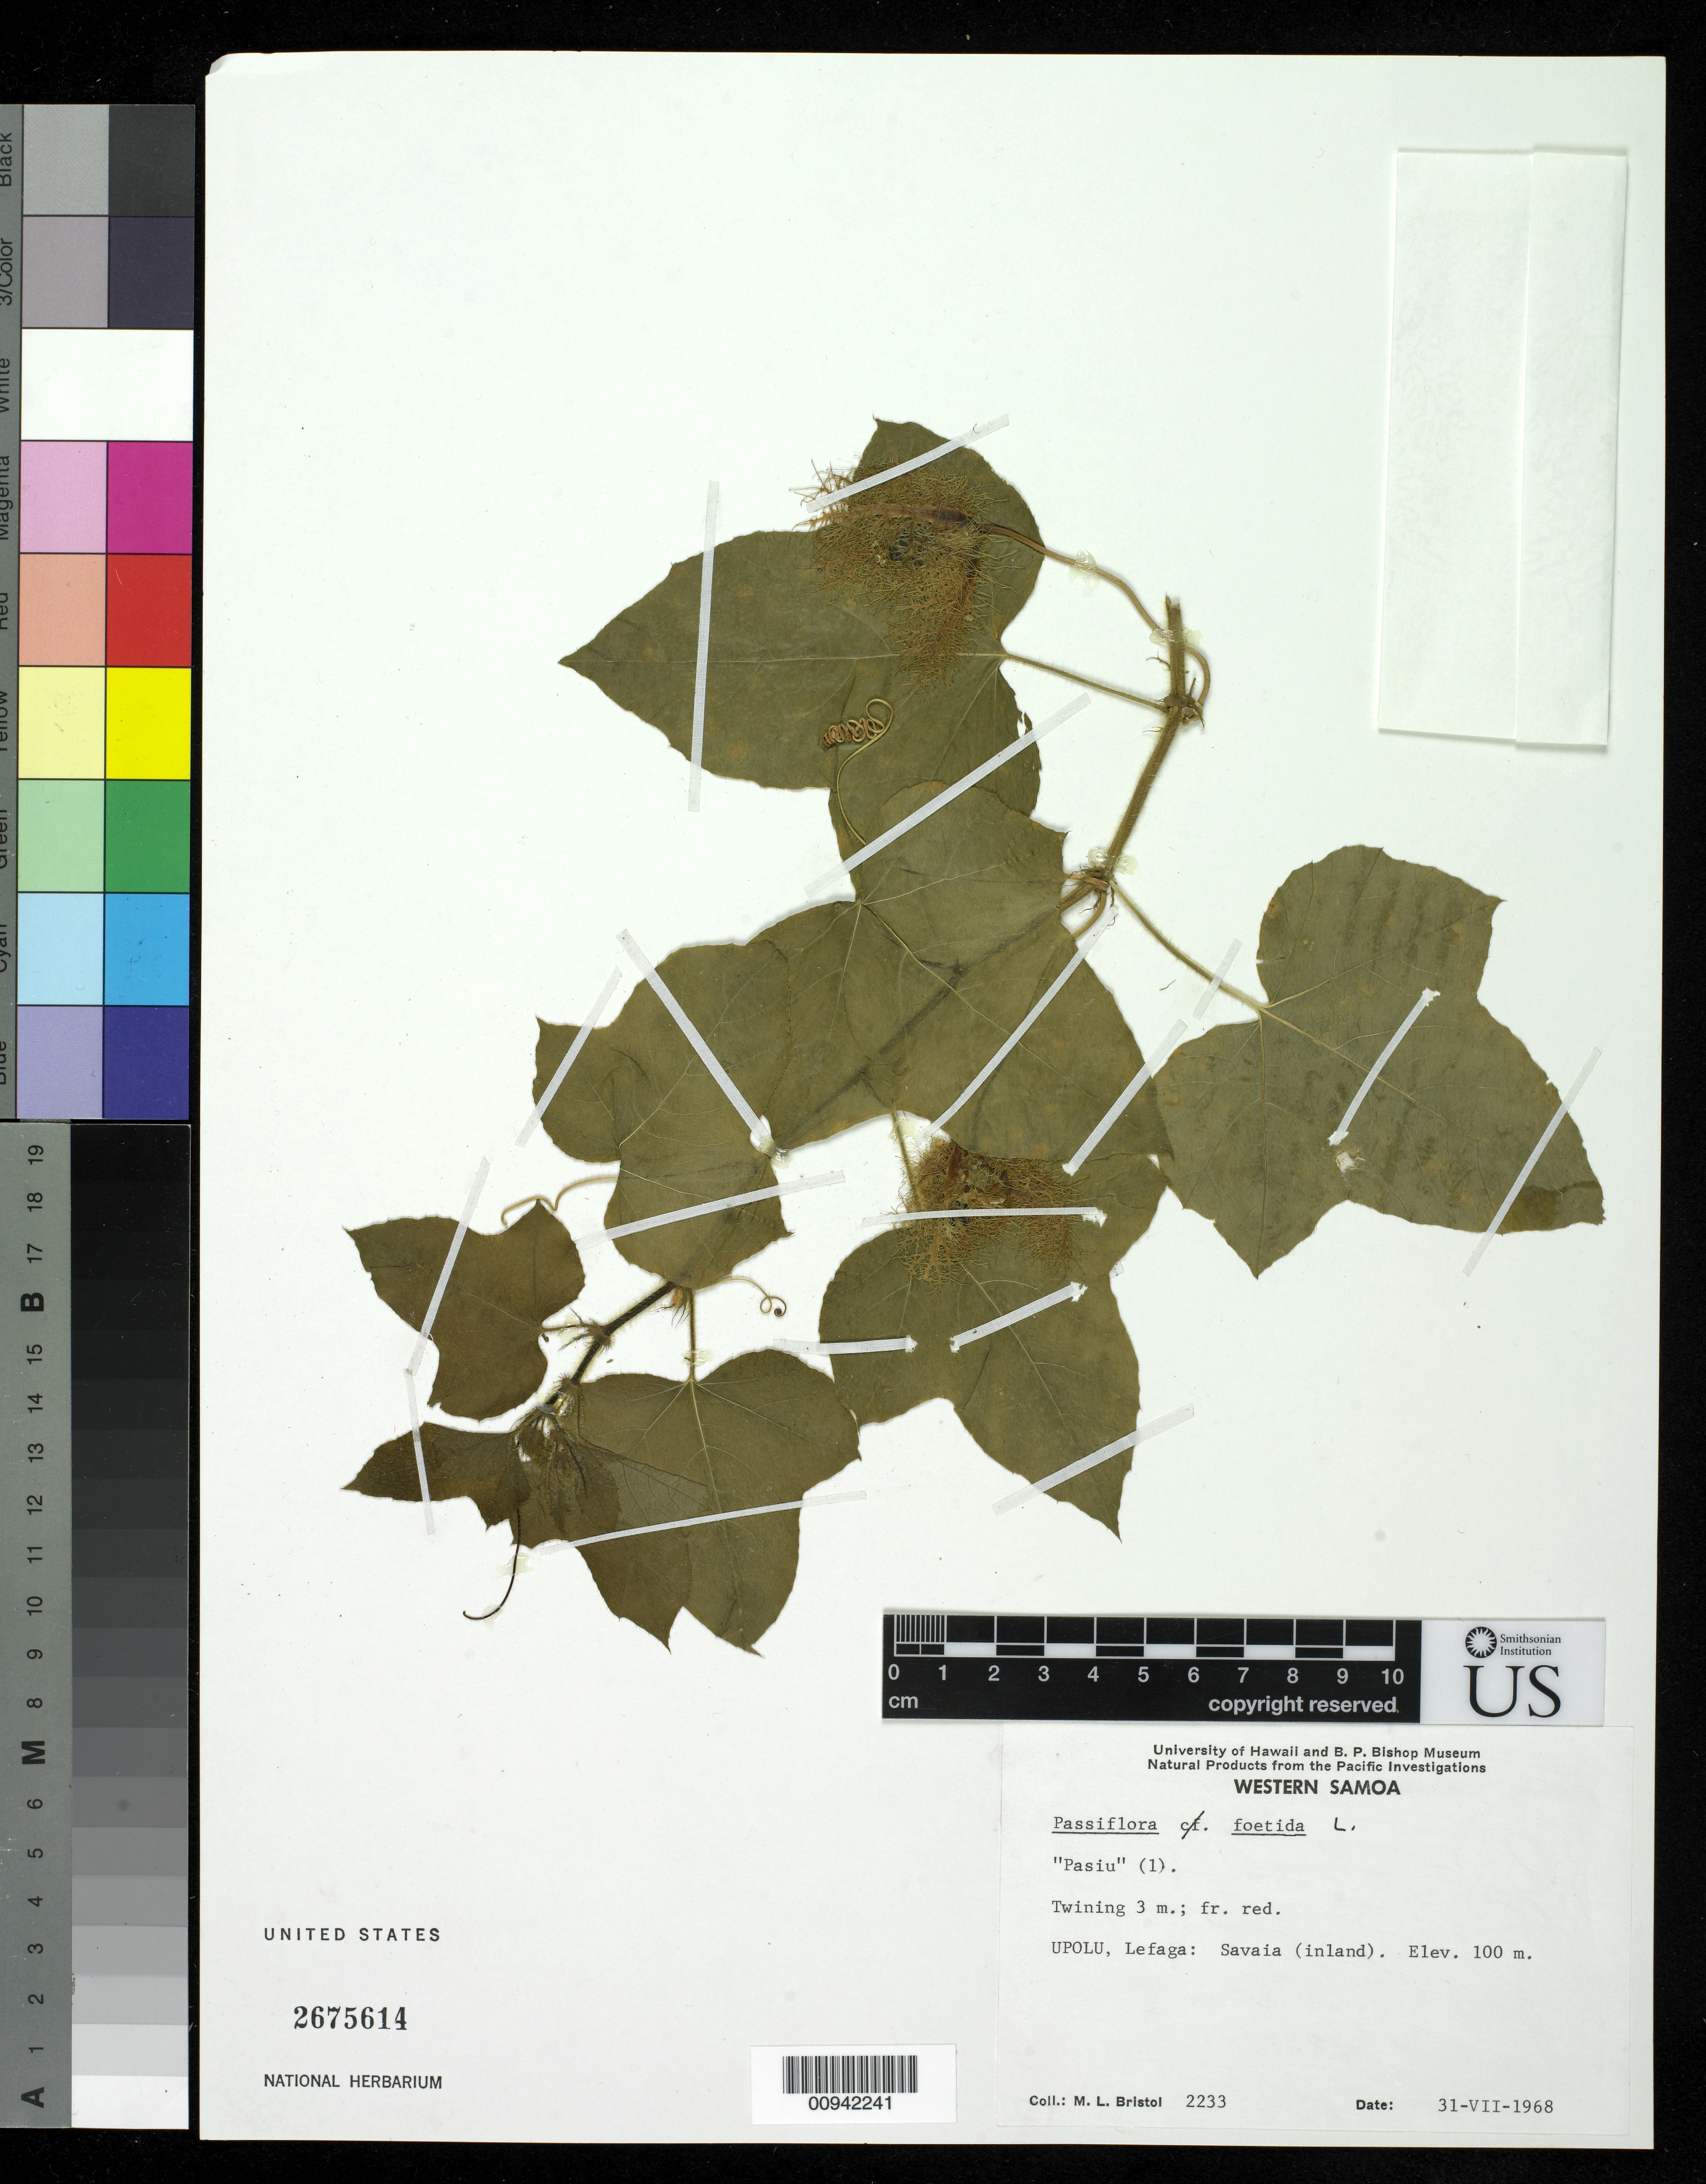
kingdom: Plantae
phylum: Tracheophyta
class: Magnoliopsida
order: Malpighiales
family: Passifloraceae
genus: Passiflora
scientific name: Passiflora foetida var. hispida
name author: (DC. ex Triana & Planch.) Killip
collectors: M. L. Bristol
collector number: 2233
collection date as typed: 31 Jul 1968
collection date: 1968-07-31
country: Samoa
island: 'Upolu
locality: Upolu, Lefaga: Savaia (inland).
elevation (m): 100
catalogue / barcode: US 2675614